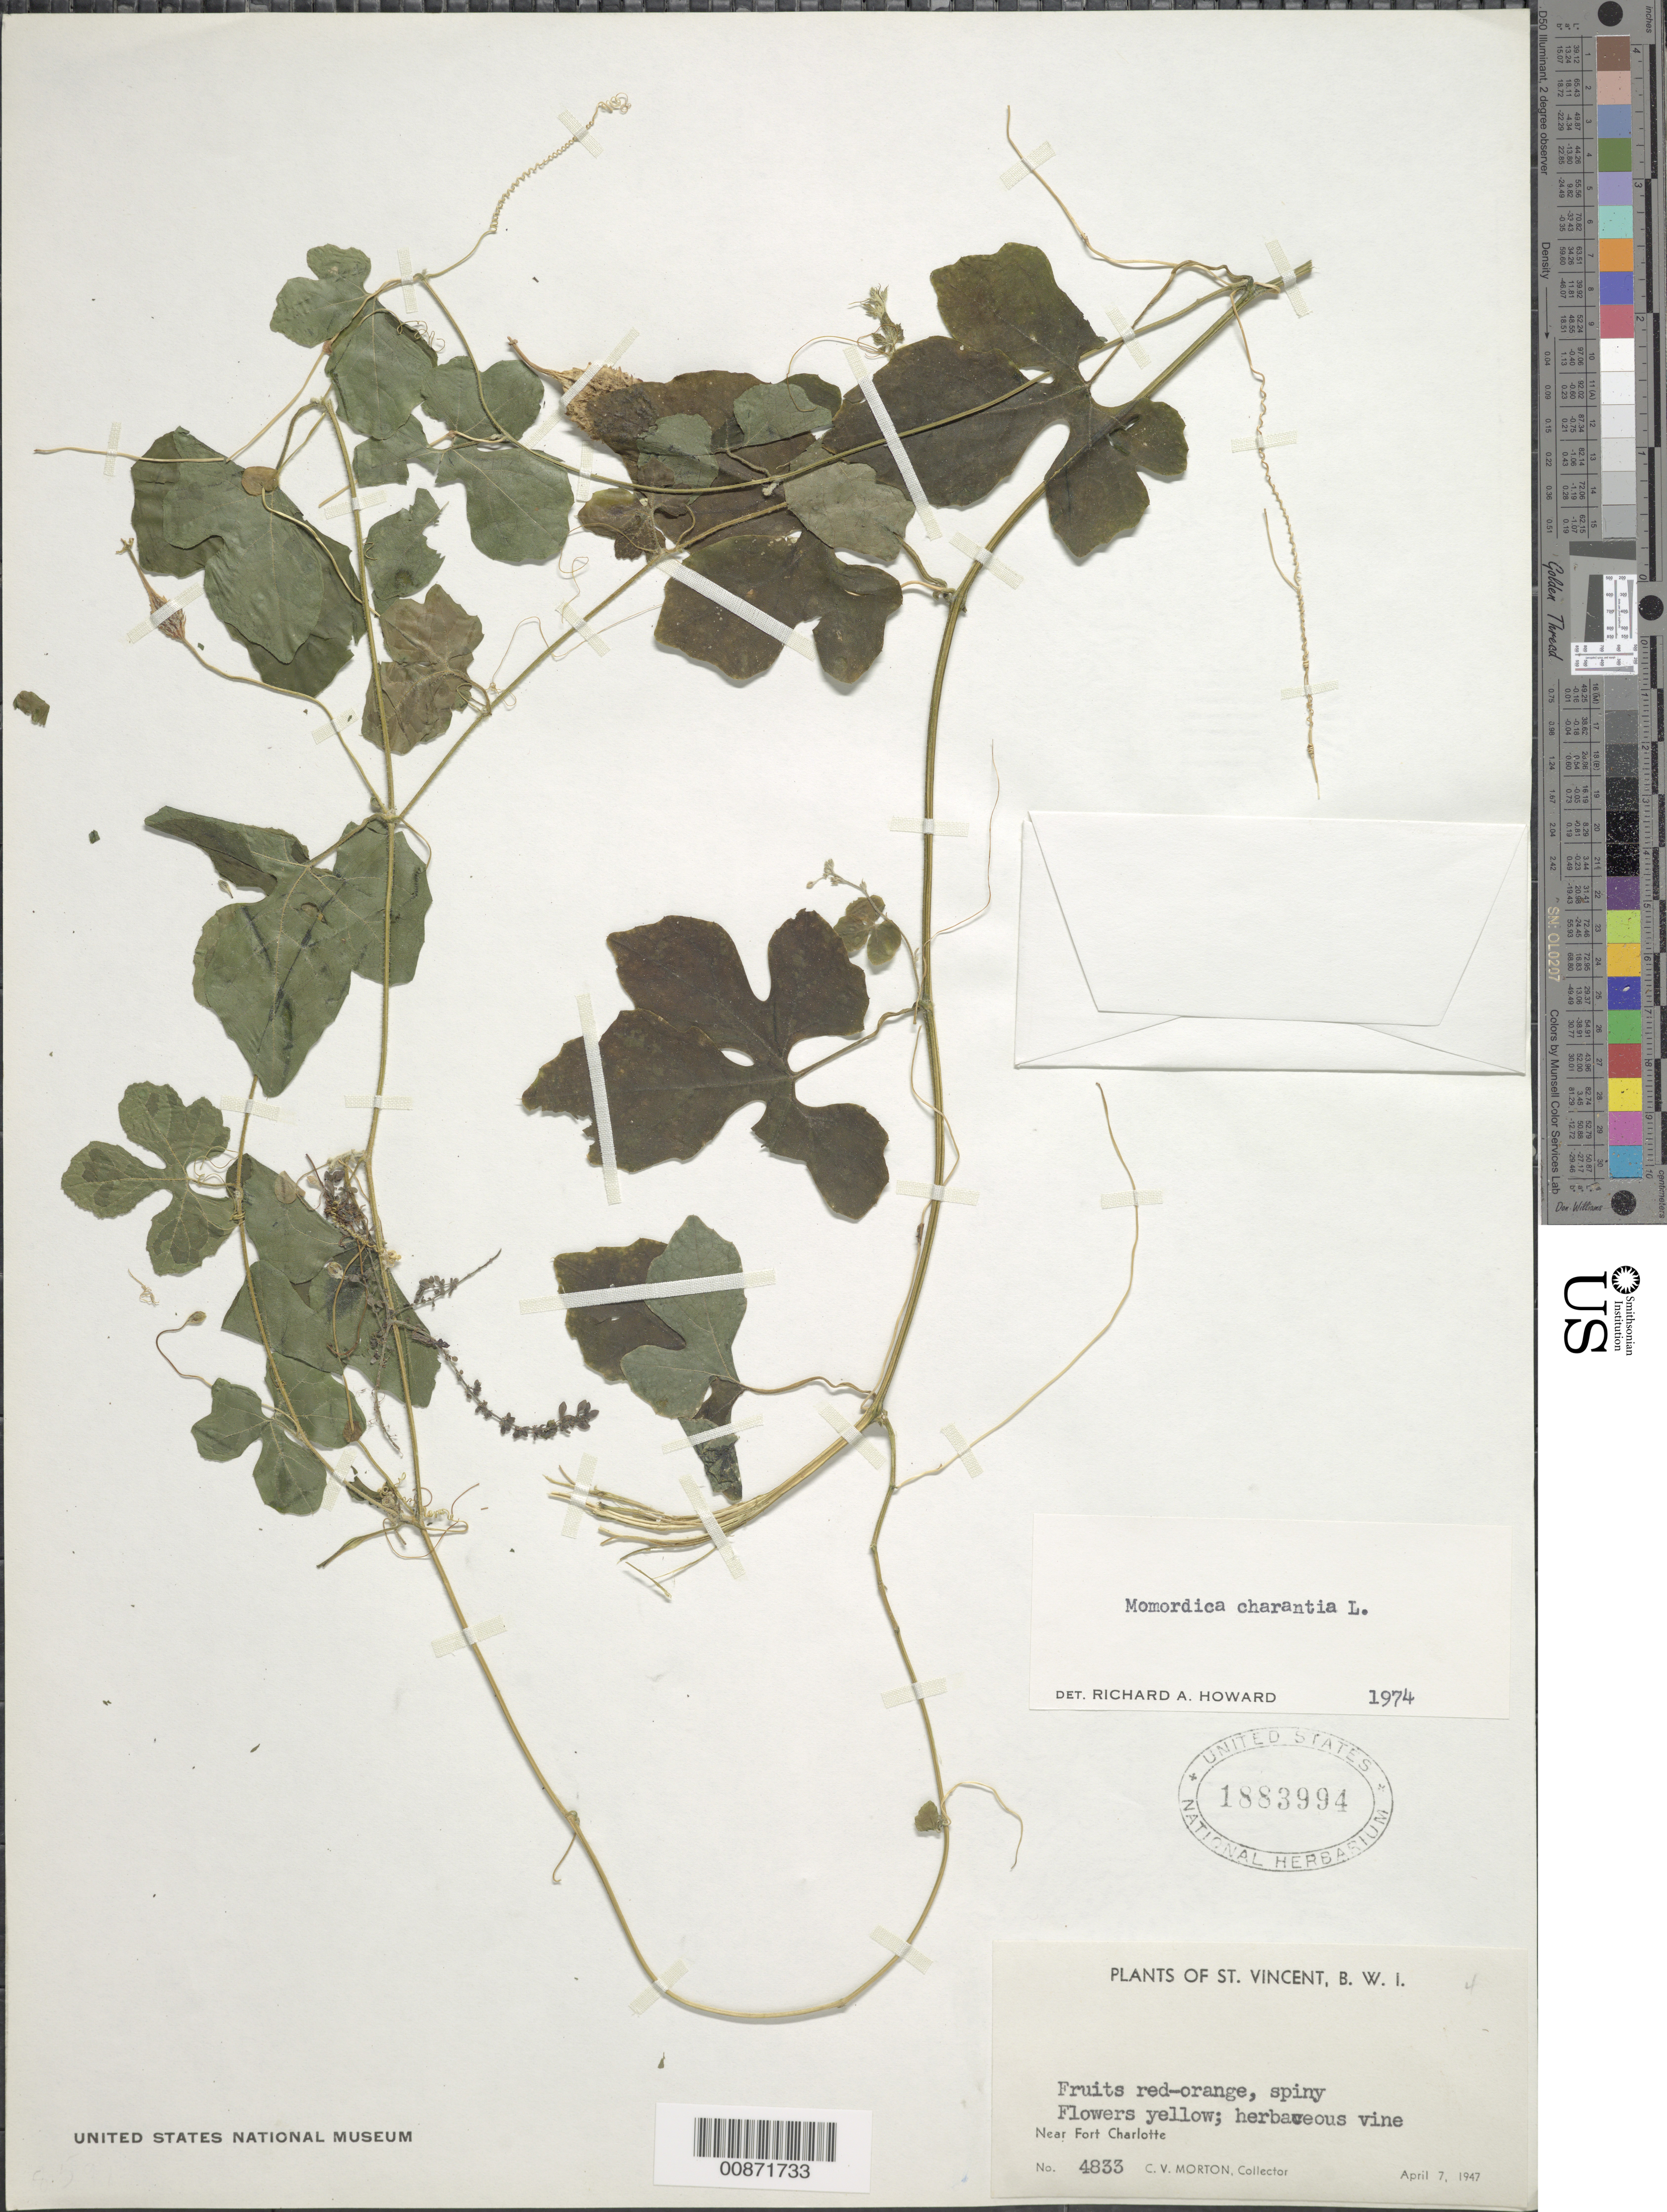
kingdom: Plantae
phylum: Tracheophyta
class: Magnoliopsida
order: Cucurbitales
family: Cucurbitaceae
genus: Momordica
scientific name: Momordica charantia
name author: L.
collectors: C. V. Morton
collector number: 4833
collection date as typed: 07 Apr 1947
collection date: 1947-04-07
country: St. Vincent - Grenadines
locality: Near Fort Charlotte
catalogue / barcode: US 1883994